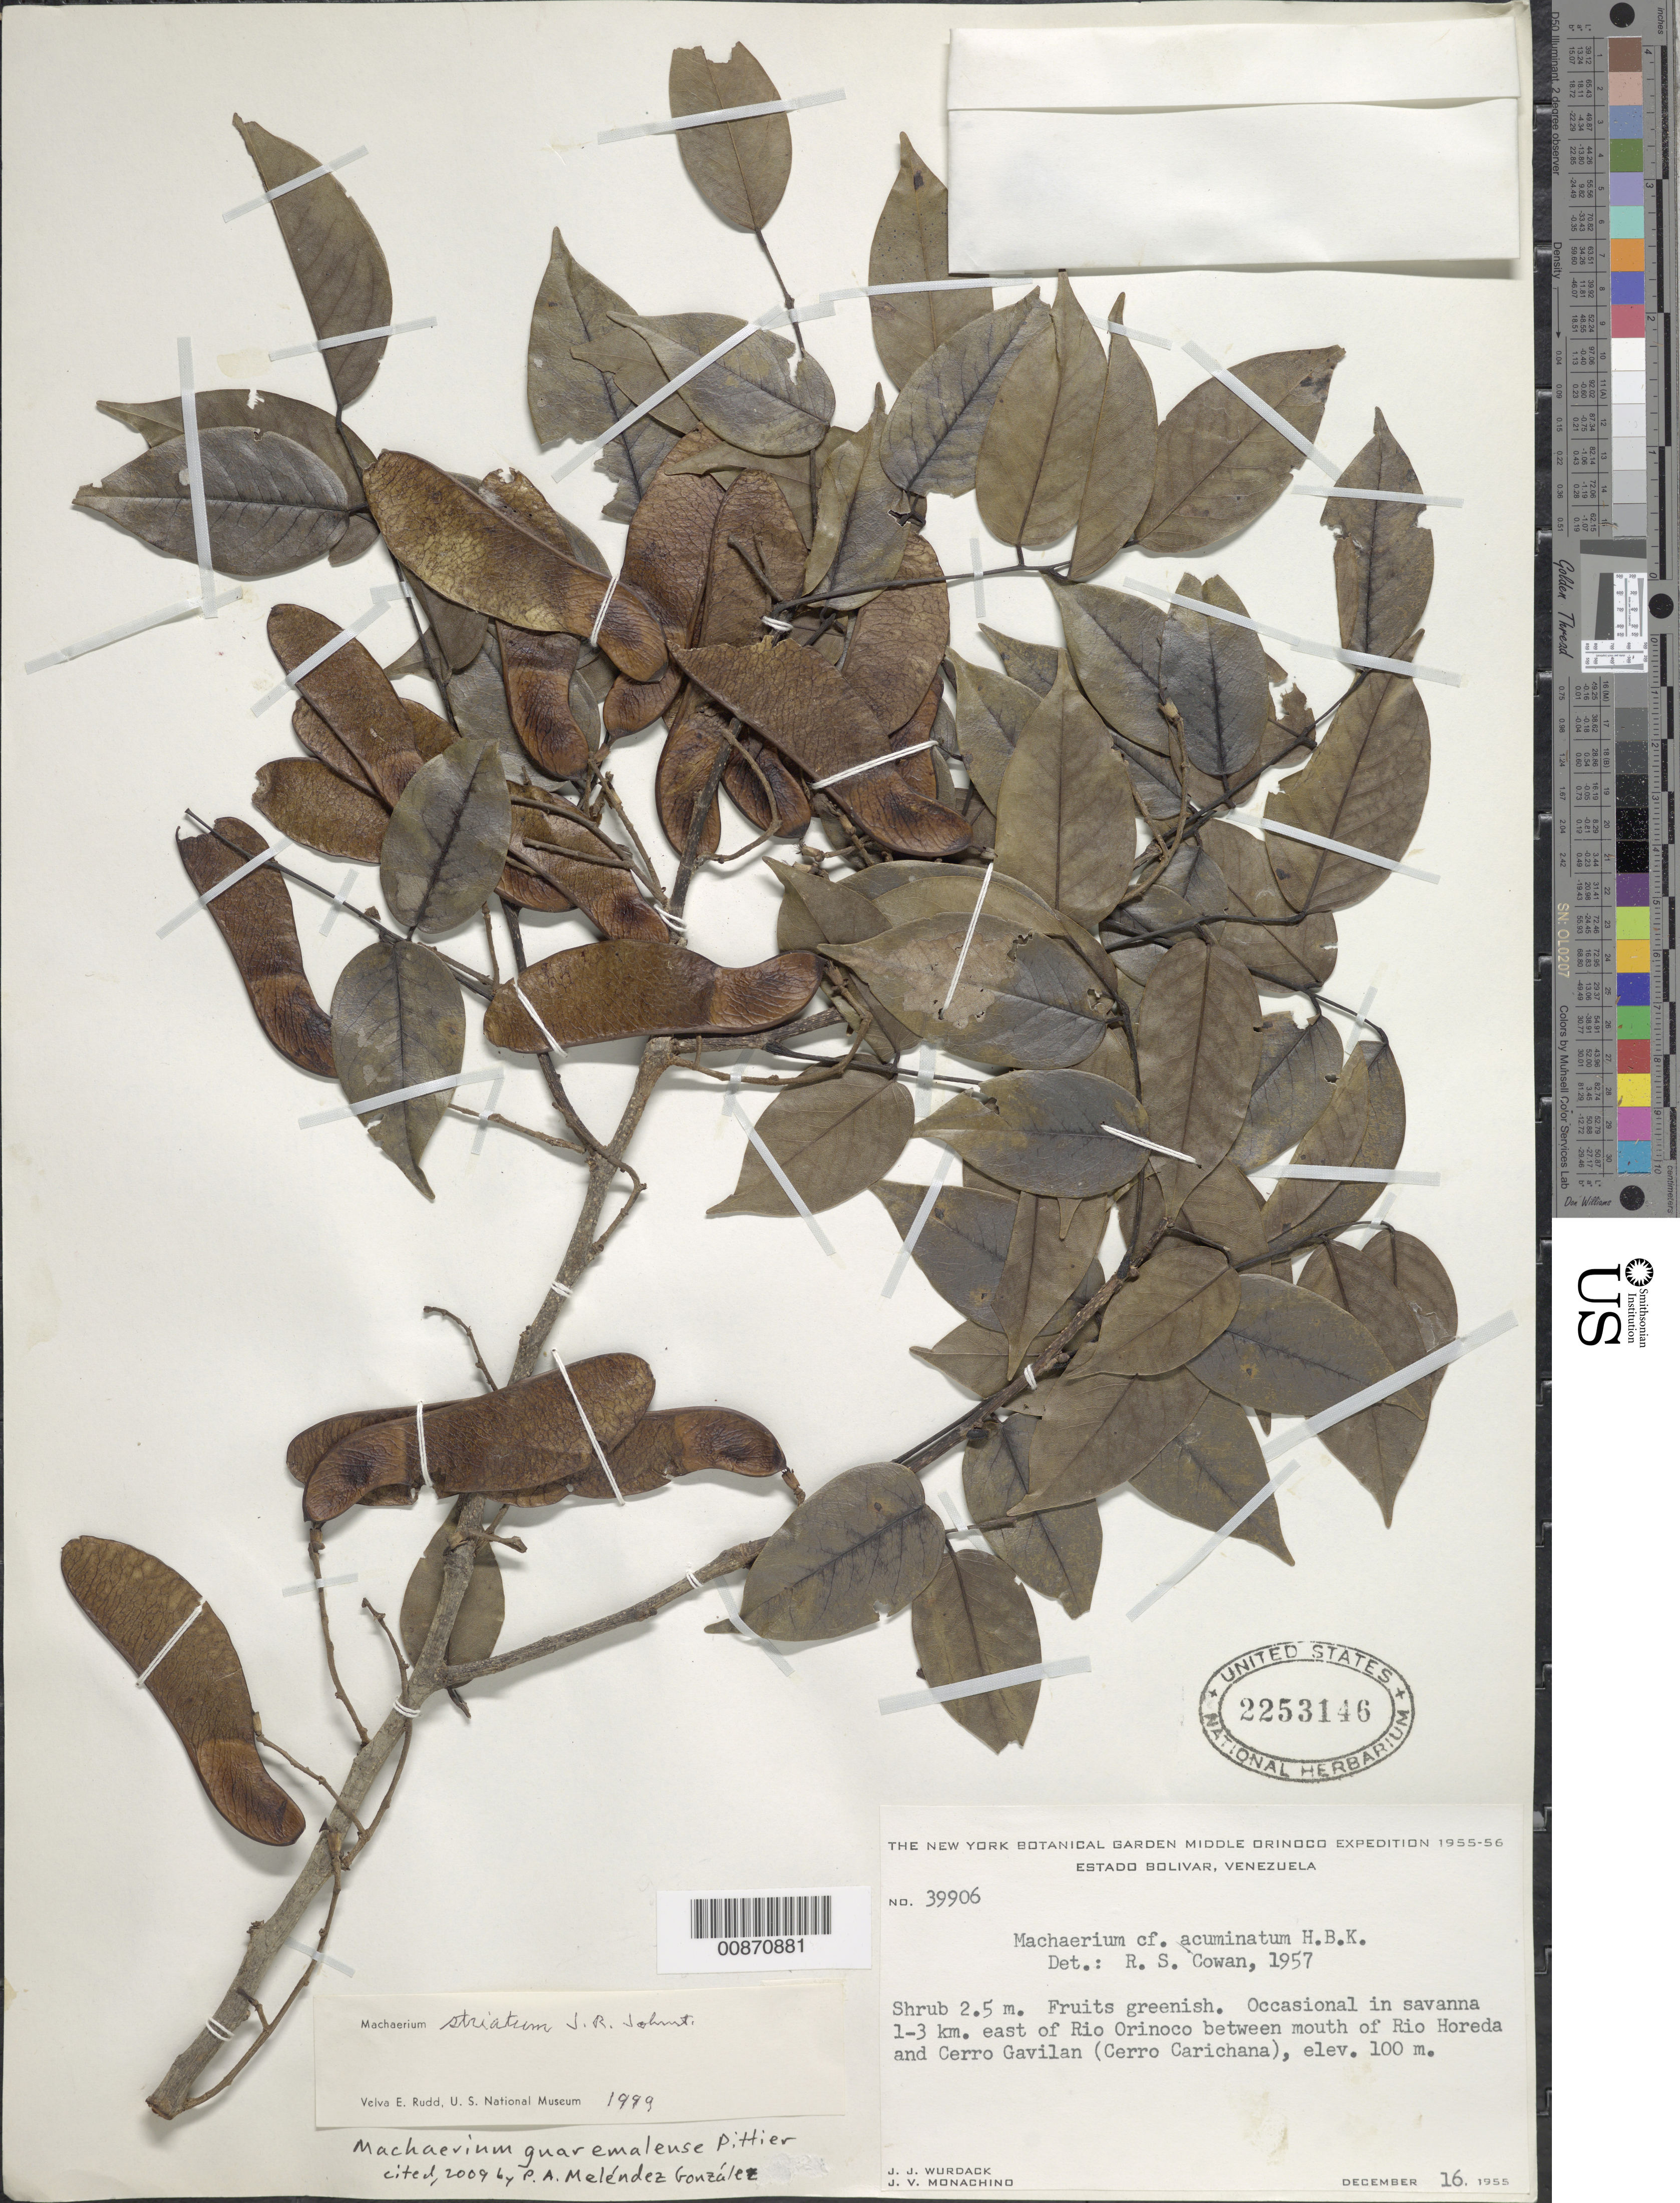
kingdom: Plantae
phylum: Tracheophyta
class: Magnoliopsida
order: Fabales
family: Fabaceae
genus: Machaerium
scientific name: Machaerium guaremalense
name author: Pittier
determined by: Meléndez González, P. A.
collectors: J. J. Wurdack & J. V. Monachino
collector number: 39906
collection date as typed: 16-Dec-55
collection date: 1955-12-16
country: Venezuela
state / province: Bolívar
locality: Río Orinoco, 1-3 km E of, between mouth of Río Horeda & Cerro Gavilan (Cerro Carichana)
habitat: Savanna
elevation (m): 100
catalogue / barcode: US 2253146